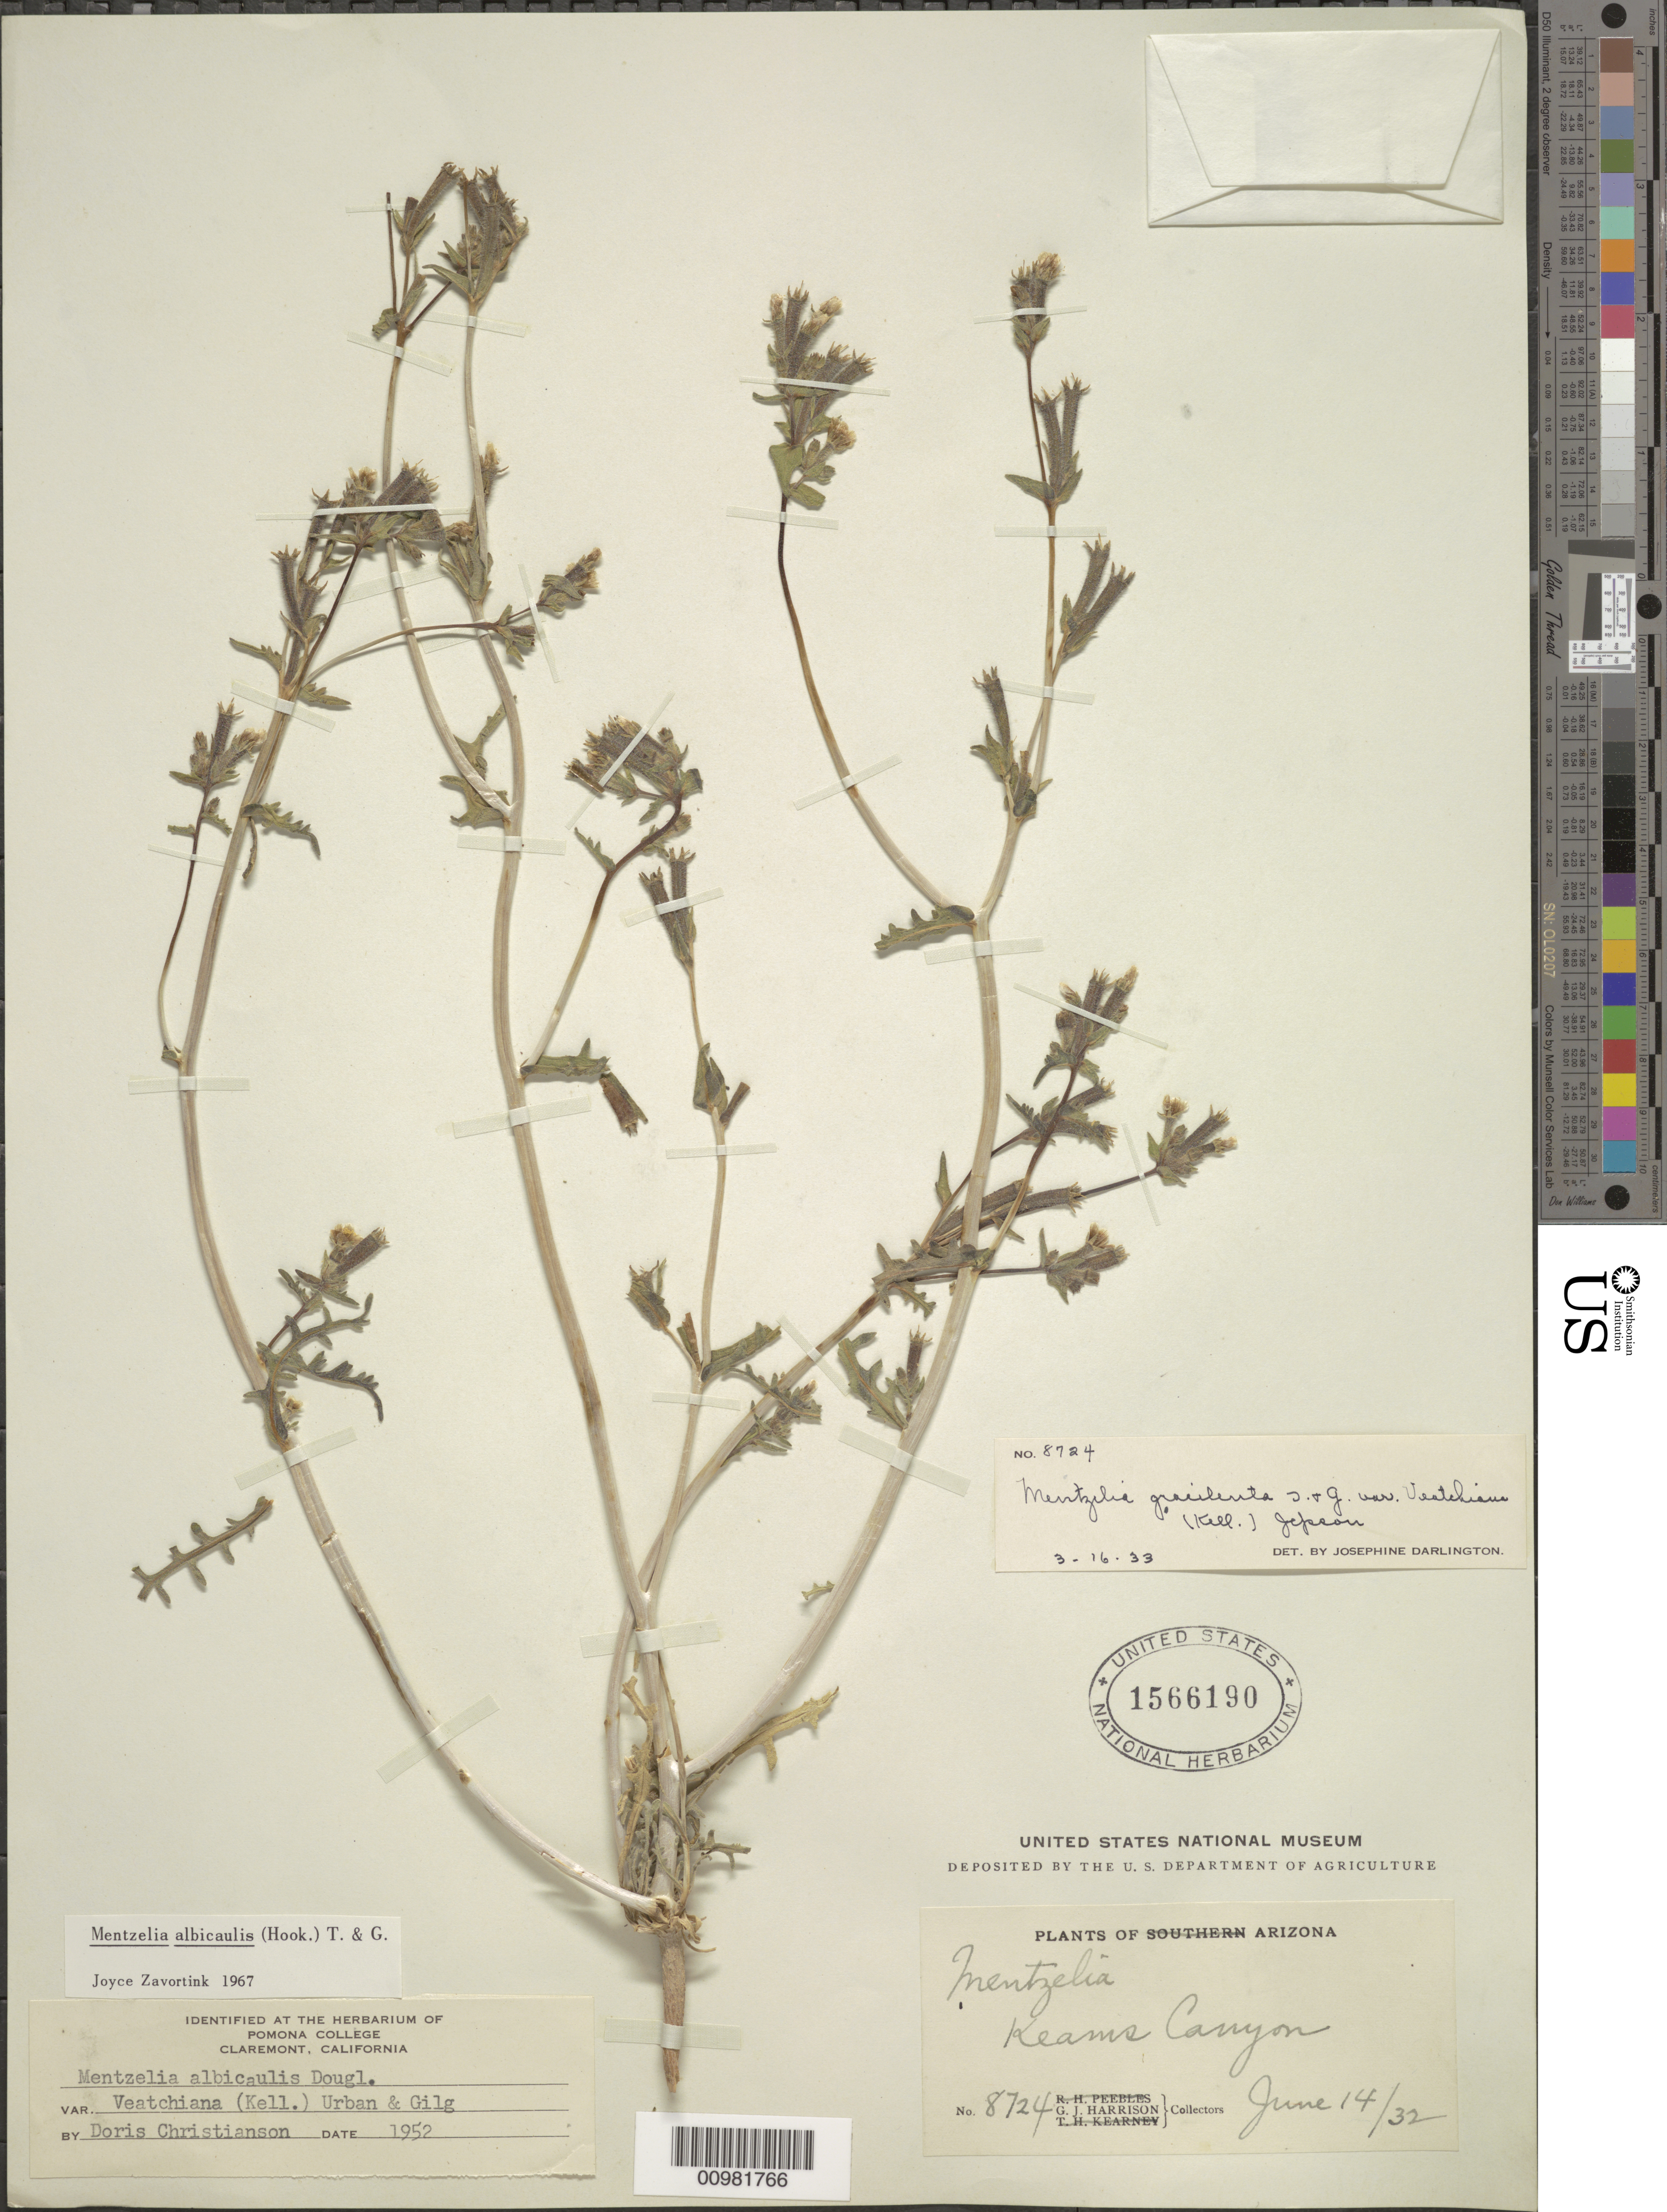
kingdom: Plantae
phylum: Tracheophyta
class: Magnoliopsida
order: Cornales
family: Loasaceae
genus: Mentzelia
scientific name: Mentzelia albicaulis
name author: (Douglas ex Hook.) Douglas ex Torr. & A. Gray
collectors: G. J. Harrison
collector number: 8724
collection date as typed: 14 Jun 1932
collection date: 1932-06-14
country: United States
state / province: Arizona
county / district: Navajo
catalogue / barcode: US 1566190